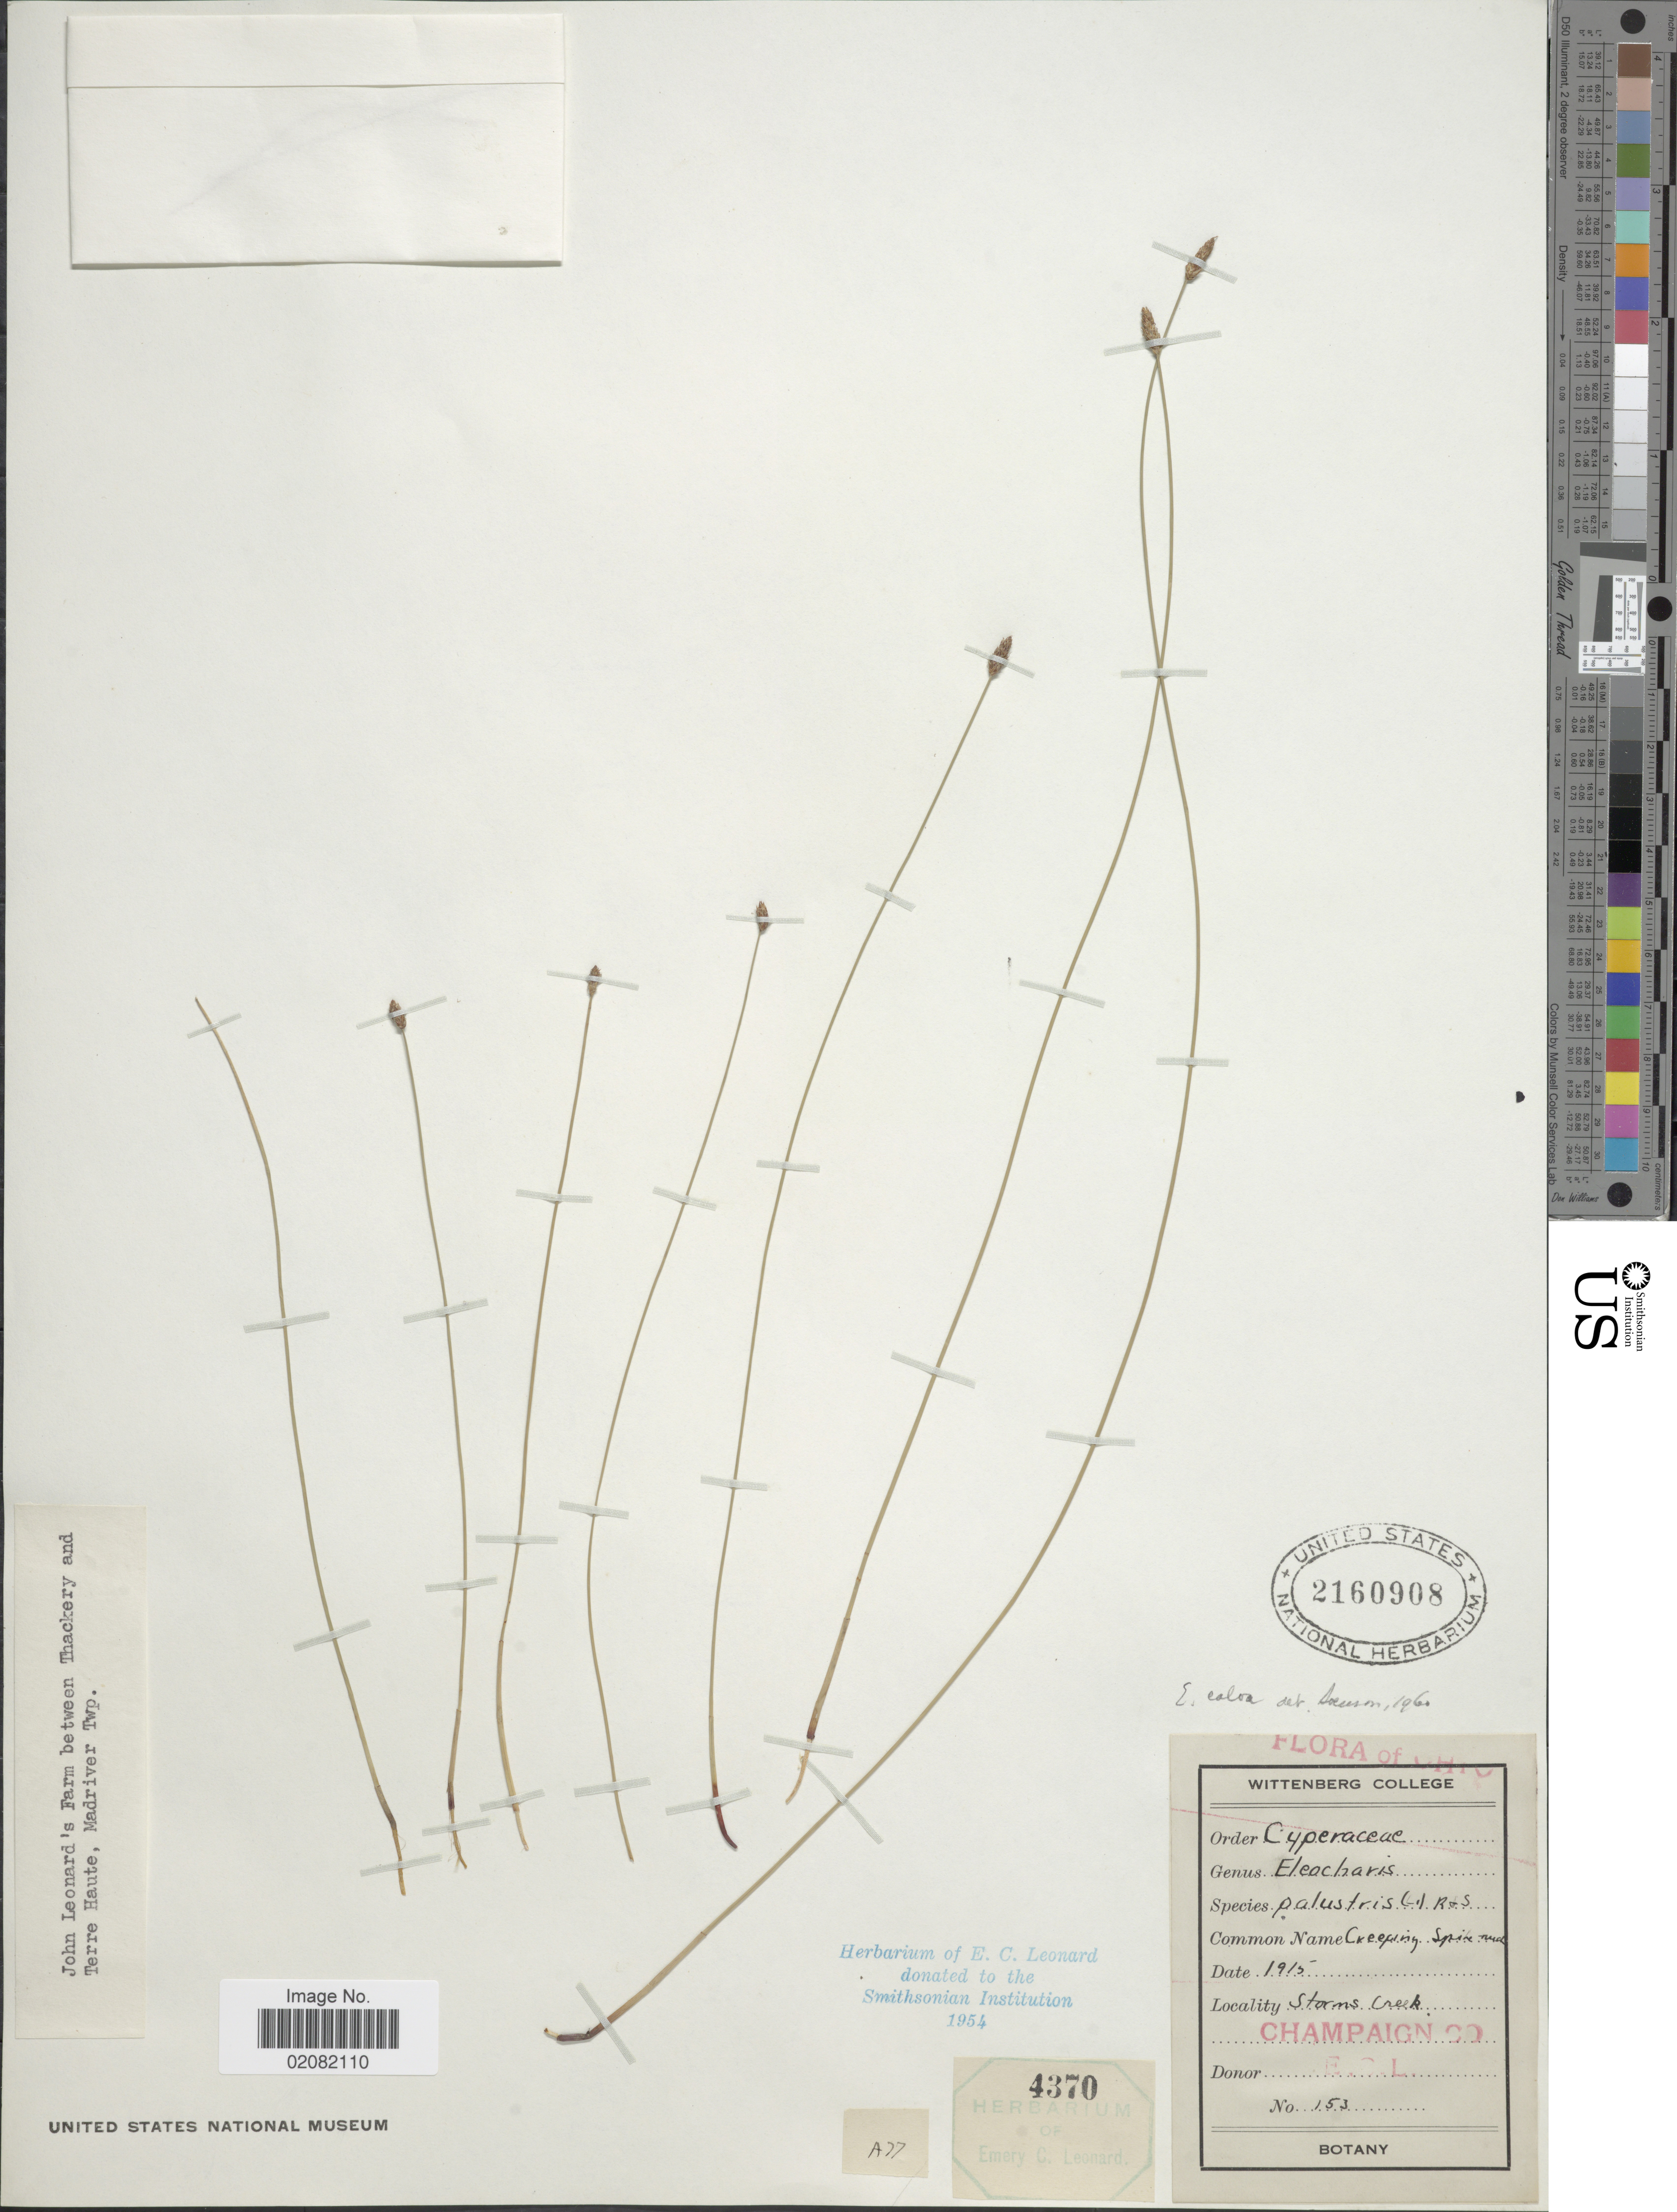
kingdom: Plantae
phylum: Tracheophyta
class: Liliopsida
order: Poales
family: Cyperaceae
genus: Eleocharis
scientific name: Eleocharis erythropoda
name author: Steud.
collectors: E. C. Leonard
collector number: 153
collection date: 1915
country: United States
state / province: Ohio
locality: Sotrms Creek, Champaign Co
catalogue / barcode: US 2160908